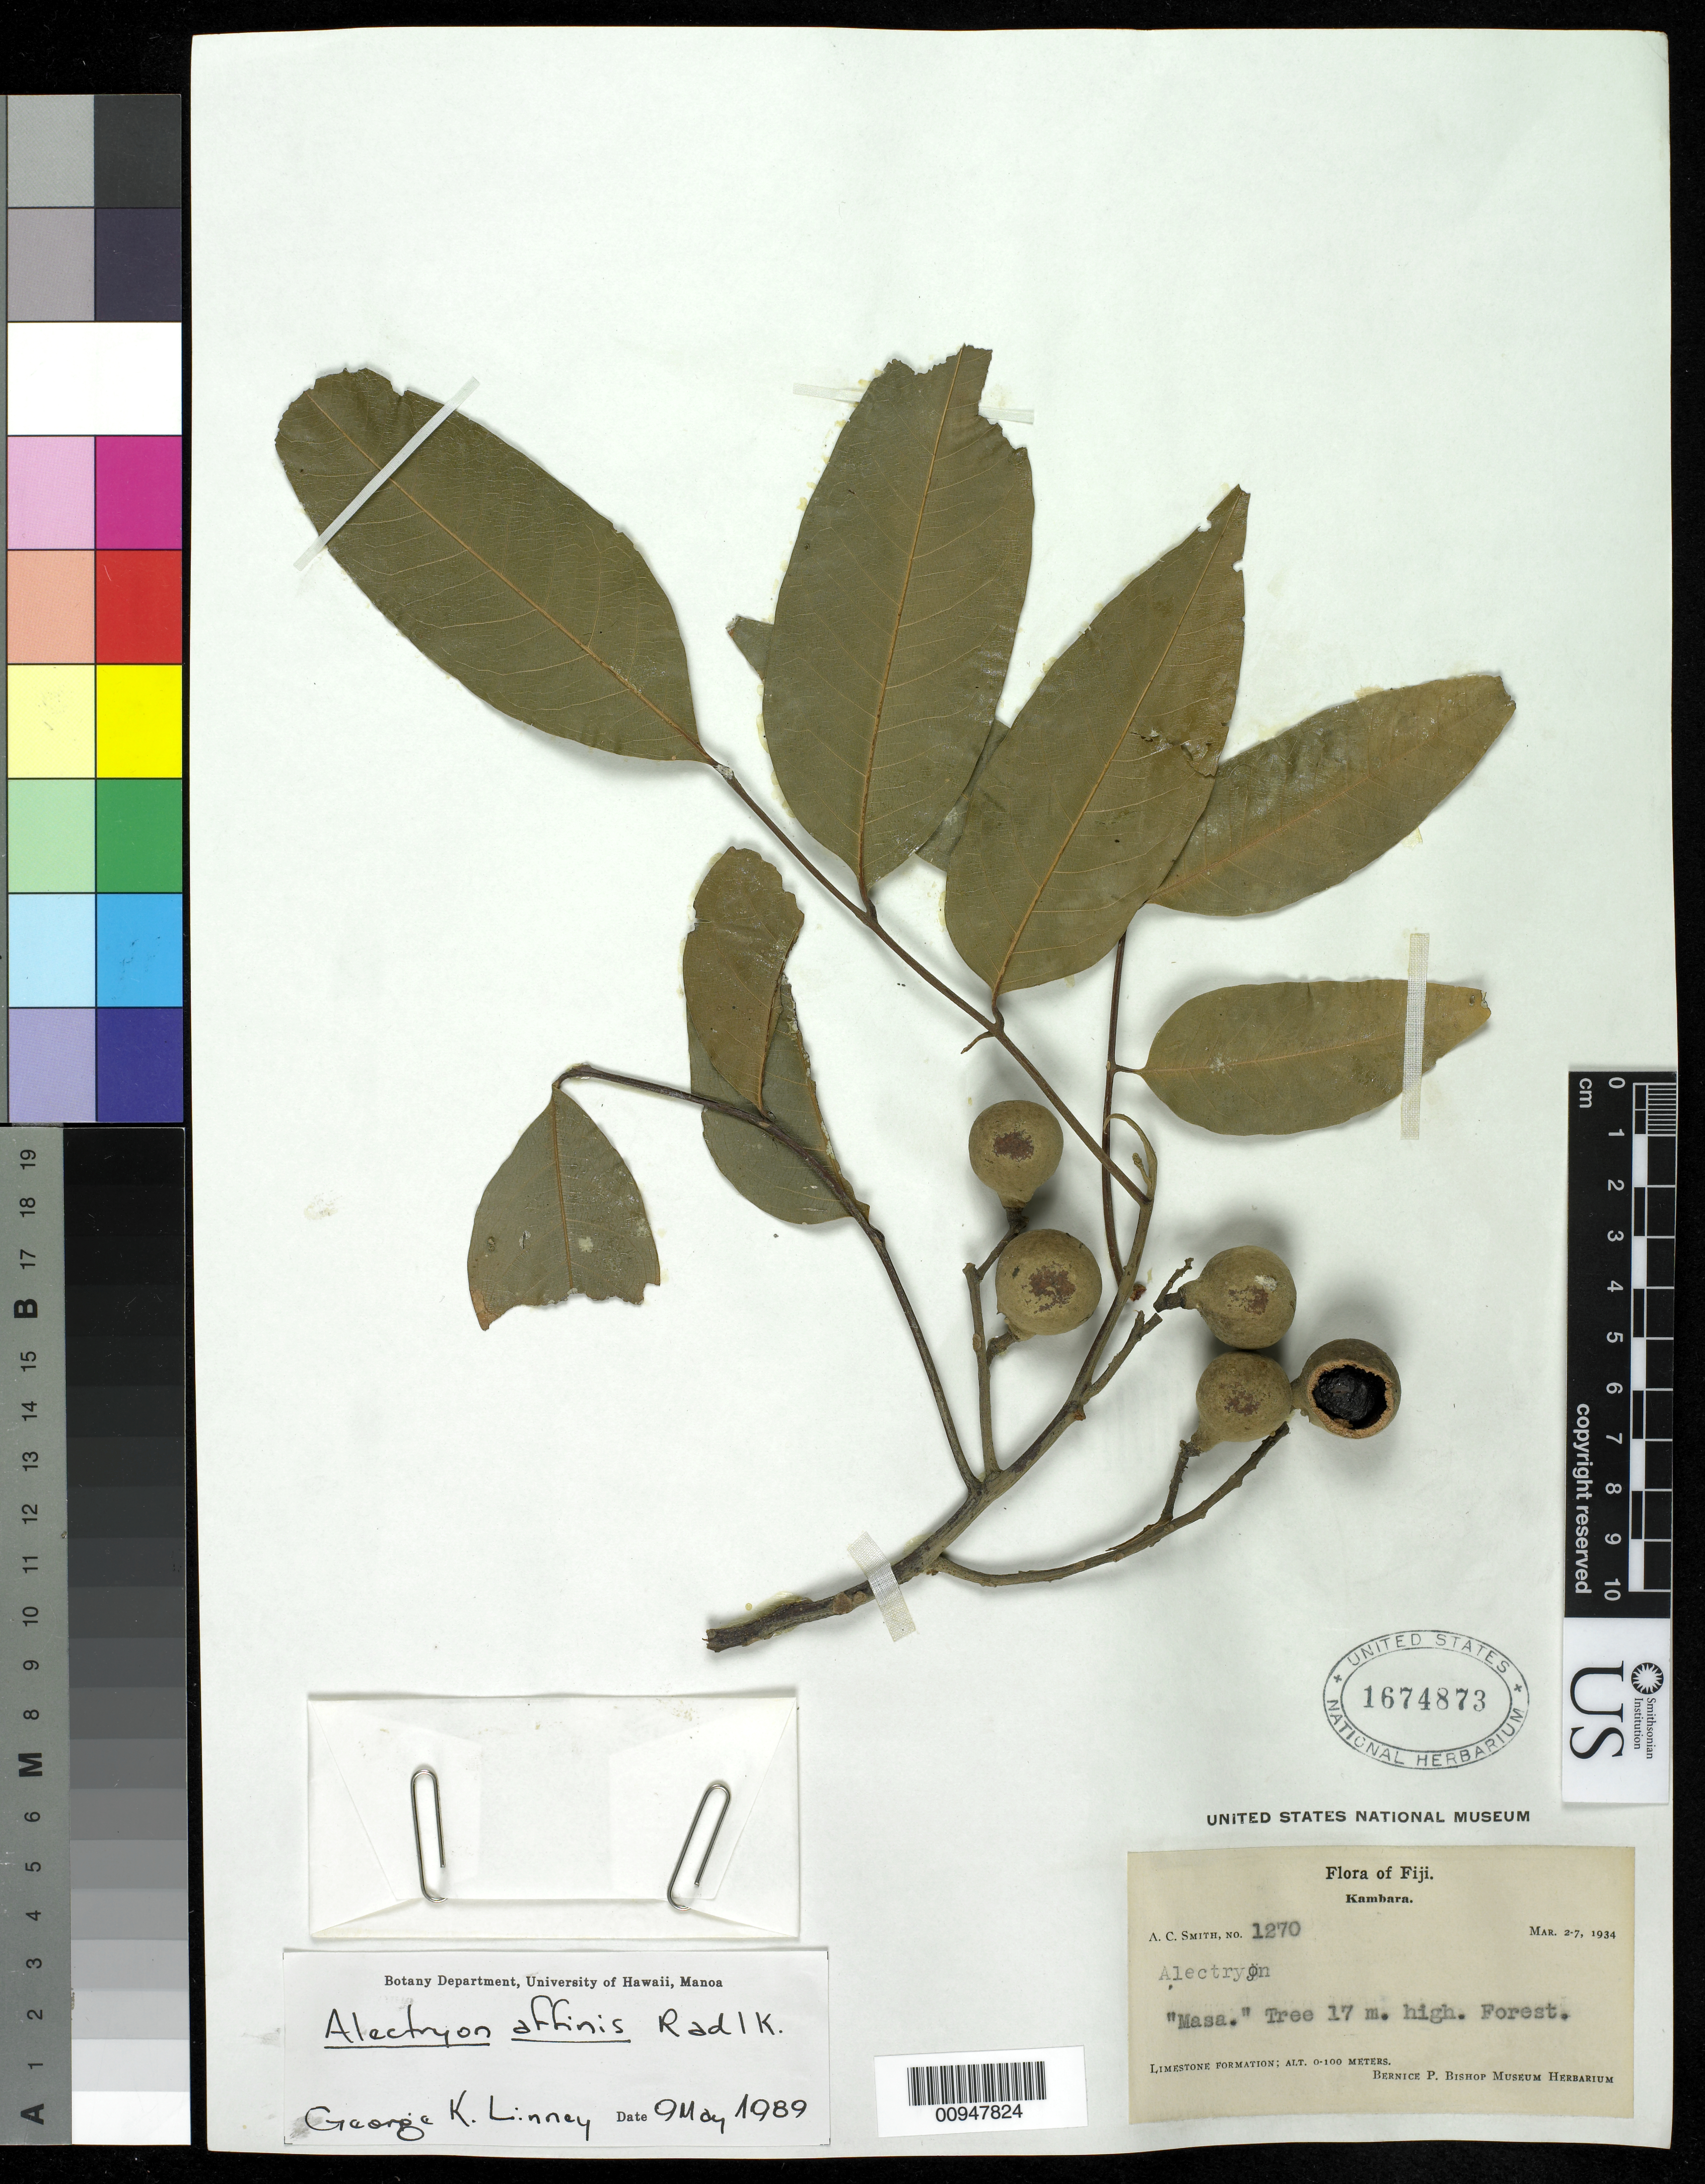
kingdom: Plantae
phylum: Tracheophyta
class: Magnoliopsida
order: Sapindales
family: Sapindaceae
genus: Alectryon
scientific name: Alectryon affinis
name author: Radlk.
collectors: C. A. Smith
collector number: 1270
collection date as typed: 02 Mar 1934 to 07 Mar 1934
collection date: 1934-03-02/1934-03-07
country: Fiji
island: Kabara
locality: Forest.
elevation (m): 0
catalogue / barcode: US 1674873